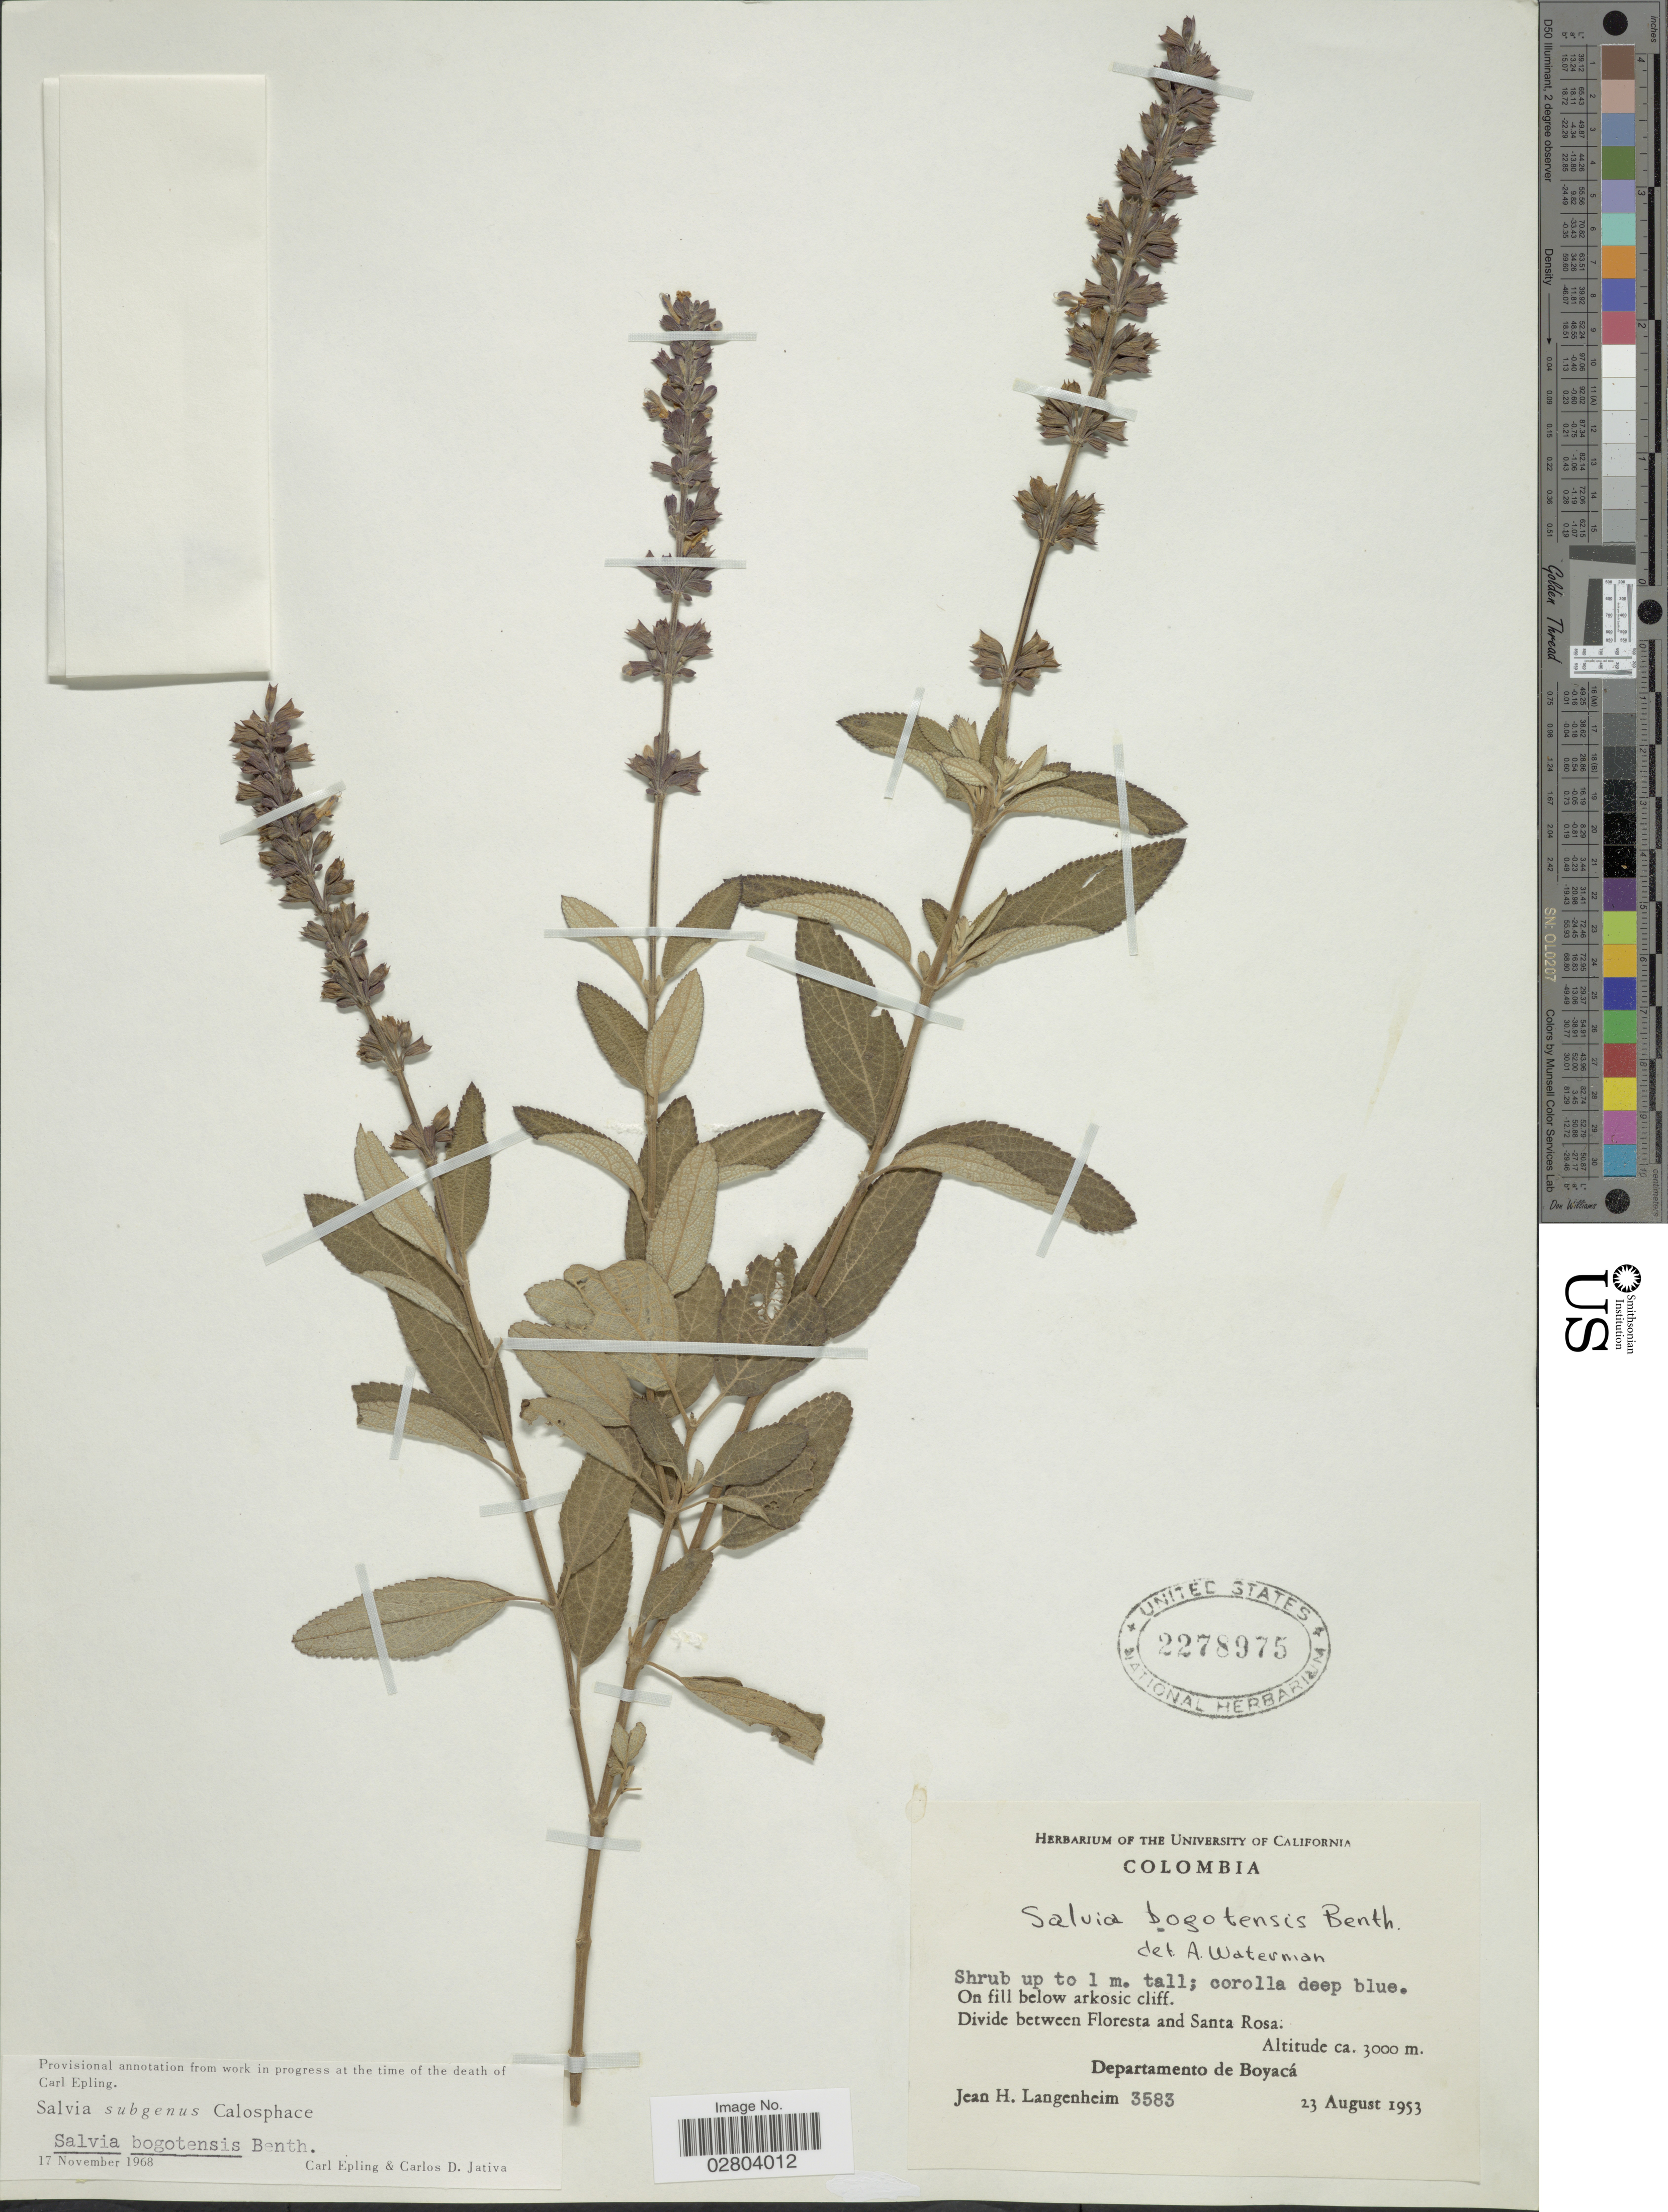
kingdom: Plantae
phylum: Tracheophyta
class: Magnoliopsida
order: Lamiales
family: Lamiaceae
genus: Salvia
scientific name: Salvia bogotensis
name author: Benth.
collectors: J. H. Langenheim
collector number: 3583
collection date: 1953-08-23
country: Colombia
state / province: Boyacá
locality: Divide between Floresta and Santa Rosa. Departamento de Boyacá.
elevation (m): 3000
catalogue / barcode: US 2278975